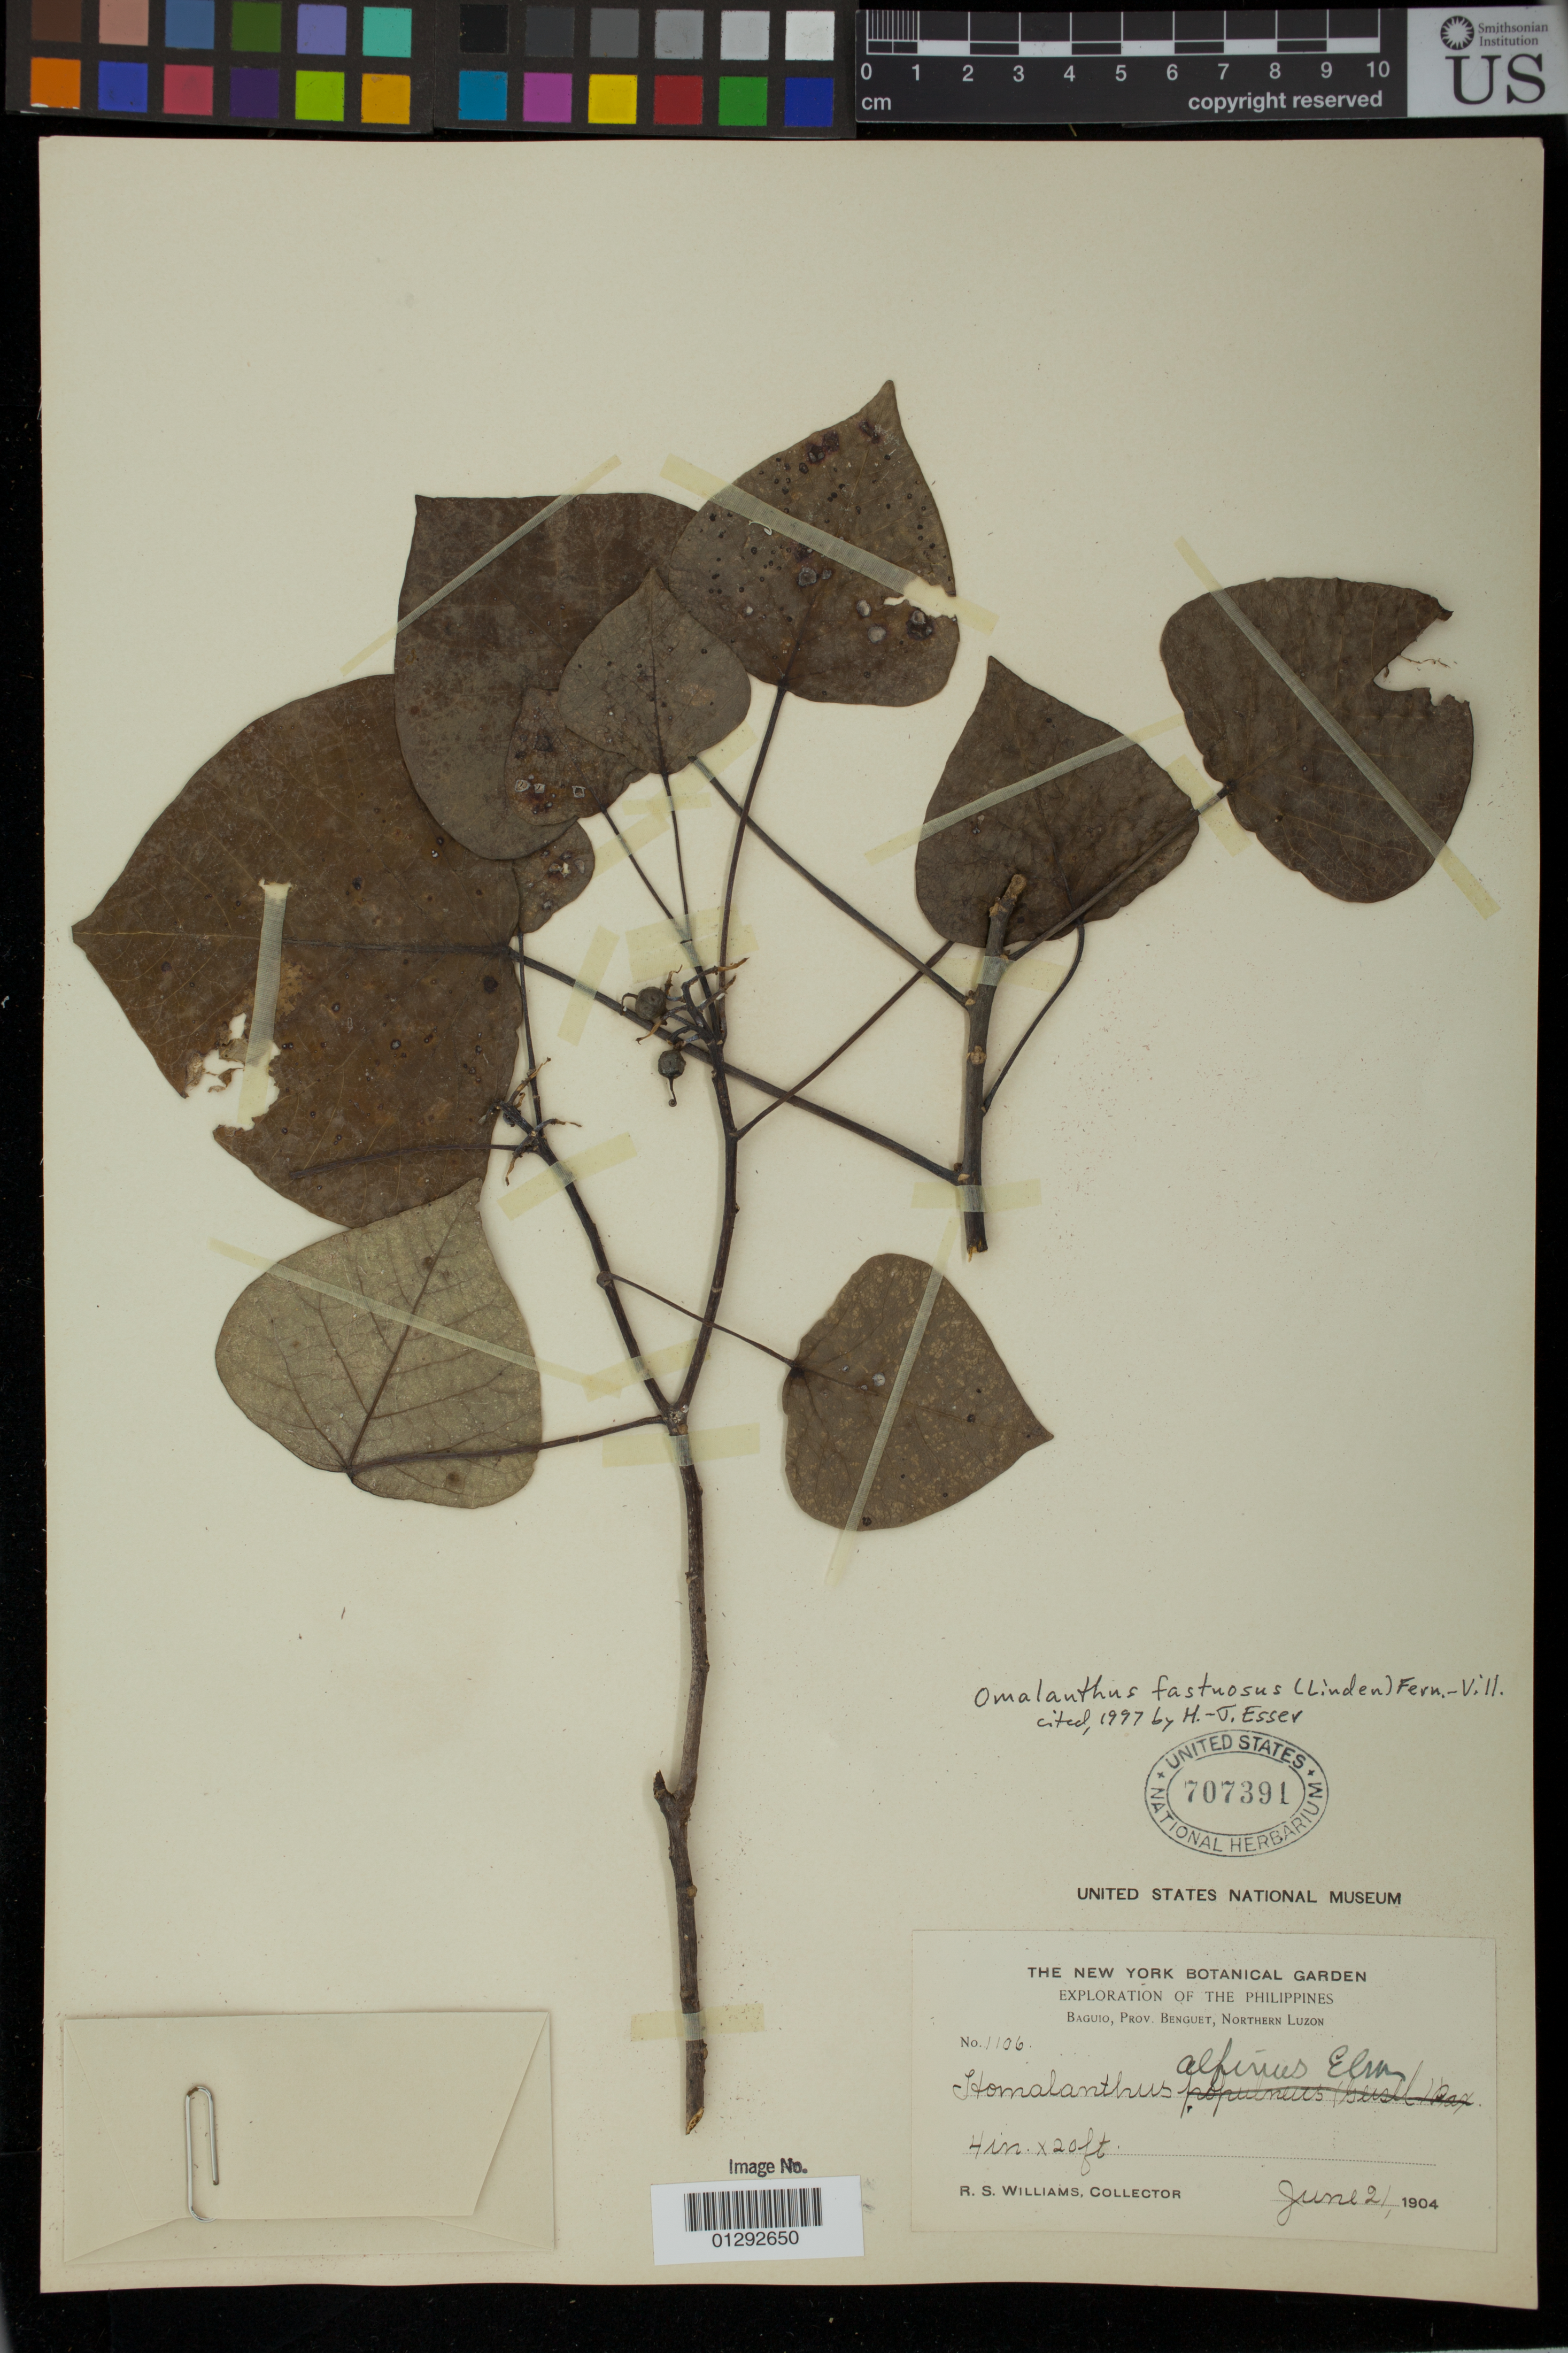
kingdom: Plantae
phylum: Tracheophyta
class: Magnoliopsida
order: Malpighiales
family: Euphorbiaceae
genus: Omalanthus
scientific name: Omalanthus fastuosus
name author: Fern.-Vill.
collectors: R. S. Williams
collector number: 1106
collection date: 1904-06-21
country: Philippines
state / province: Cordillera (Administrative Region)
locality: Baguio, Prov. Benguet, Northern Luzon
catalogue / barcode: US 707391